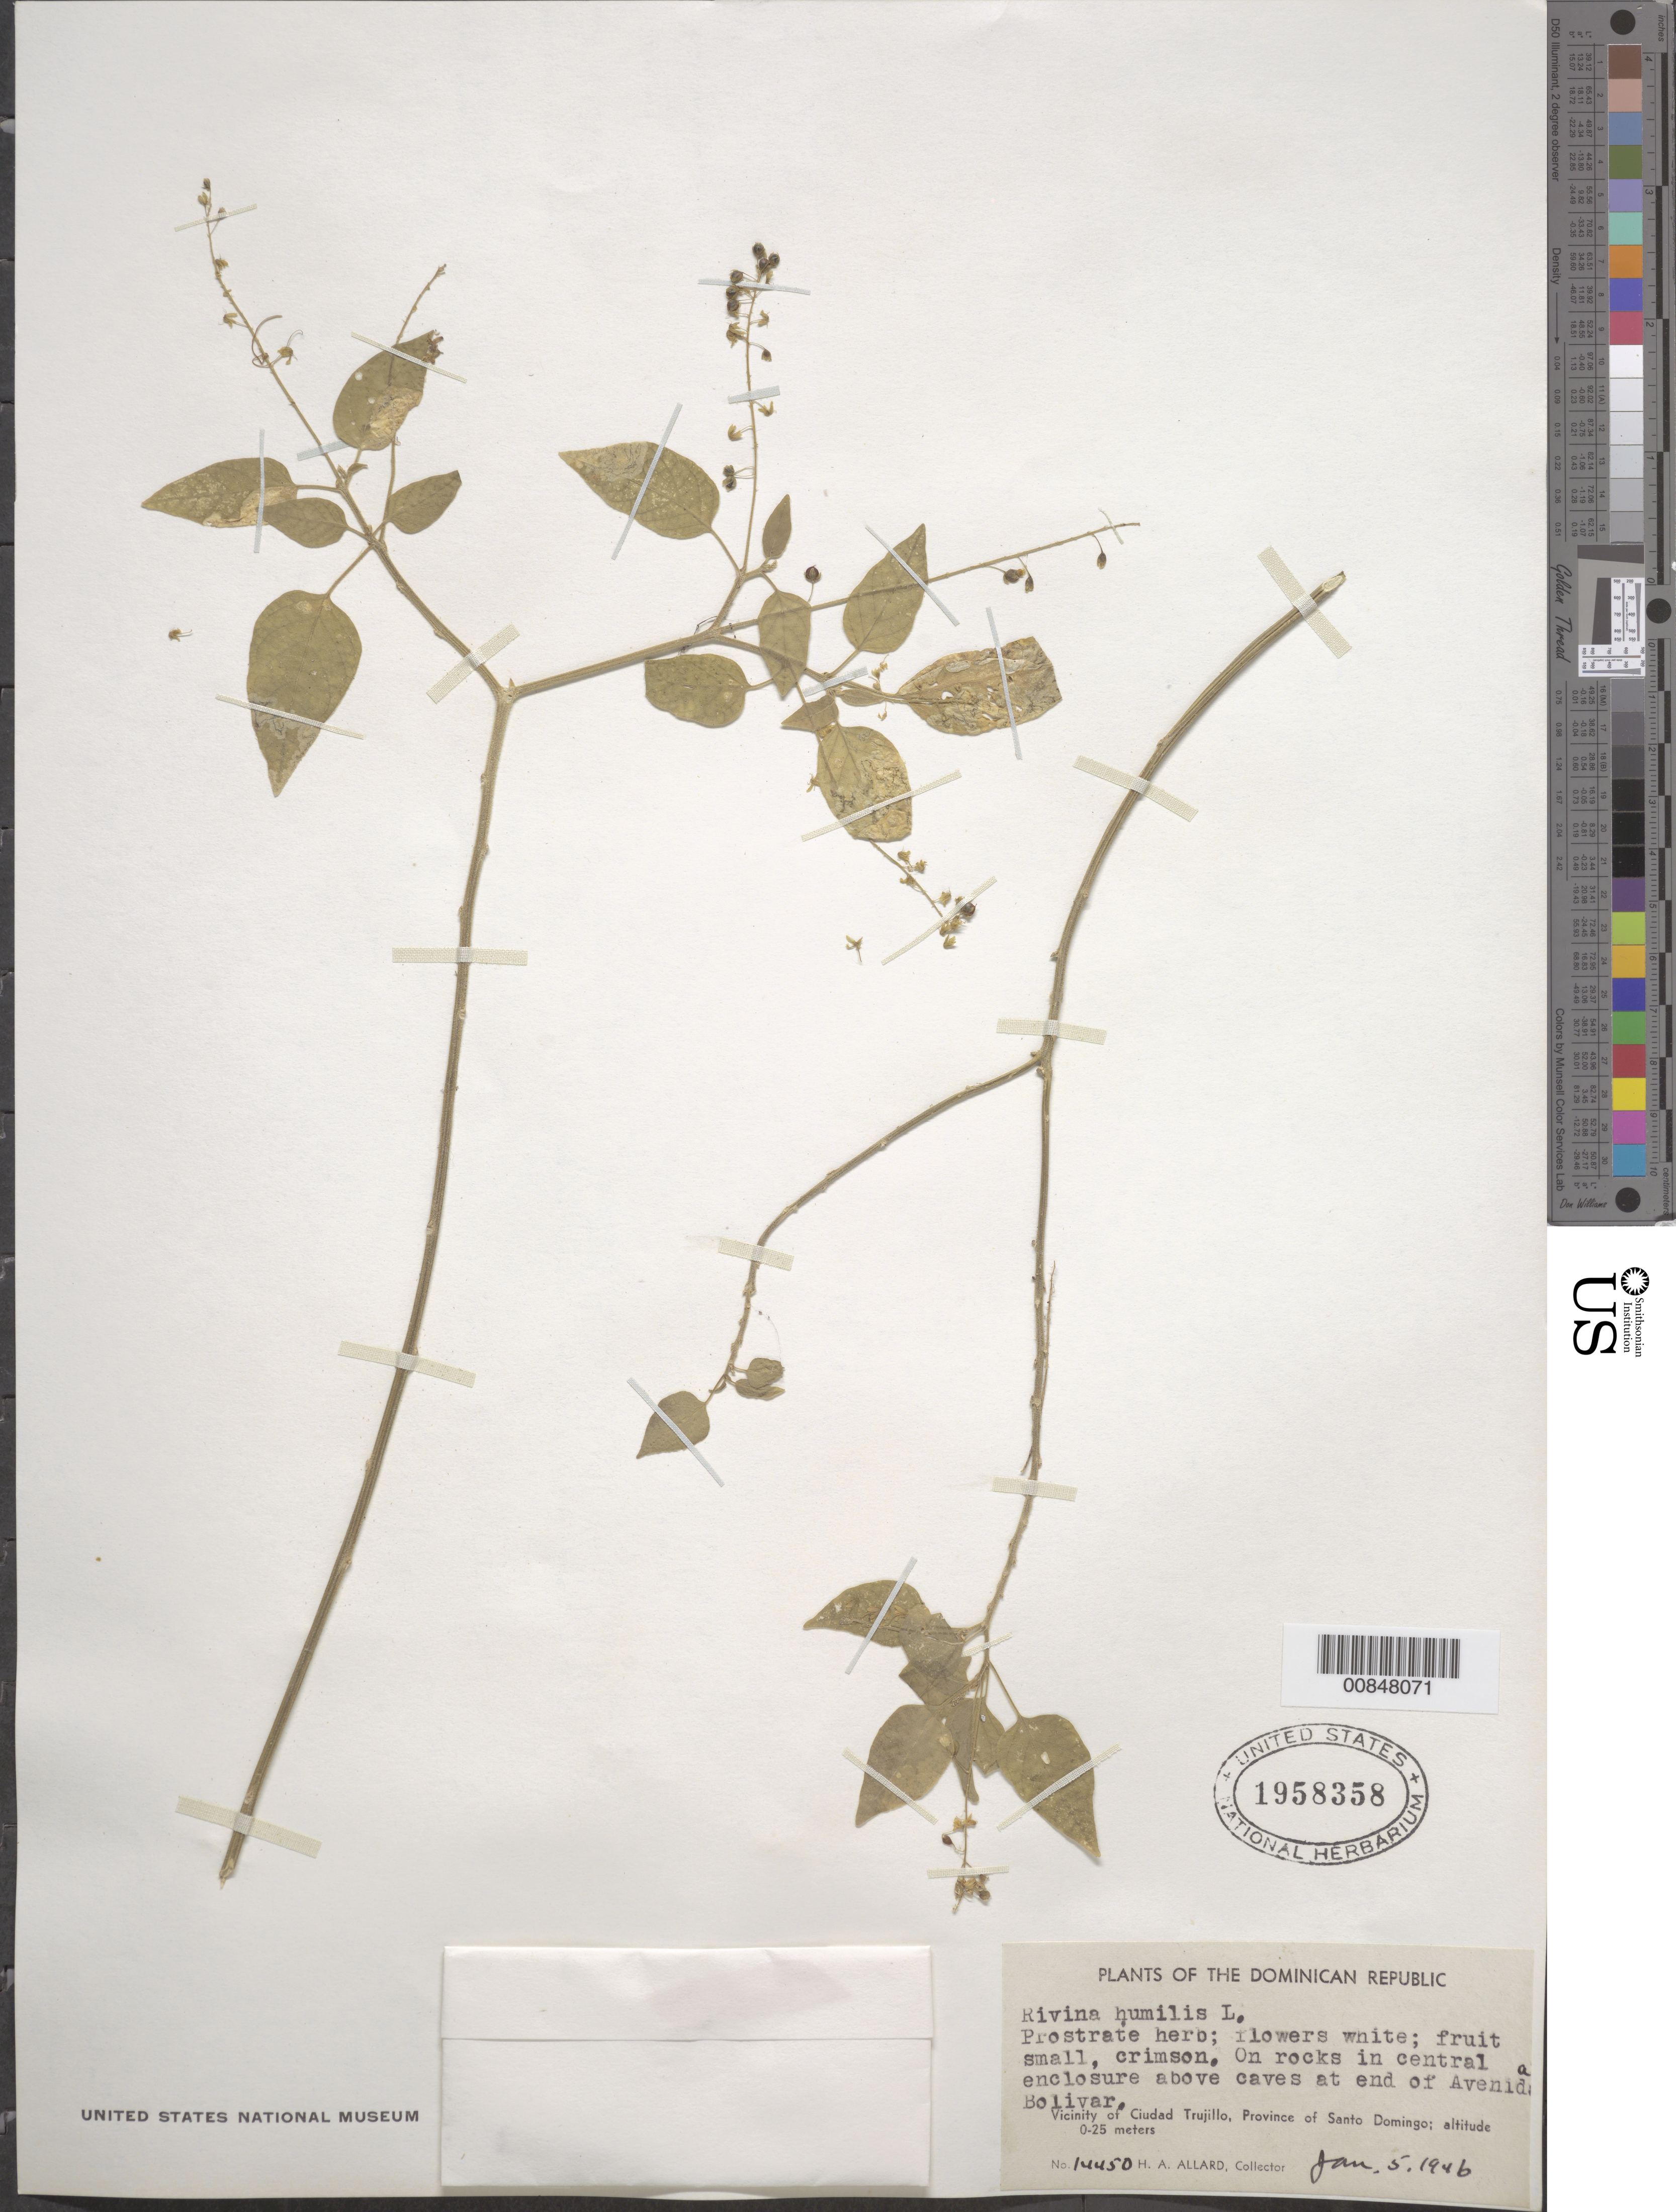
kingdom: Plantae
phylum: Tracheophyta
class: Magnoliopsida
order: Caryophyllales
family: Phytolaccaceae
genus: Rivina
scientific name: Rivina humilis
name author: L.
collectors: H. A. Allard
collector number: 14450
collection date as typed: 05 Jan 1946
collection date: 1946-01-05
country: Dominican Republic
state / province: Distrito Nacional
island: Hispaniola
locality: Vicinity of Ciudad Trujillo, Province of Santo Domingo (obsolete). Above caves at end of Avenida Bolivar.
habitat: On rocks in central enclosure.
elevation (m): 0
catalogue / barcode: US 1958358